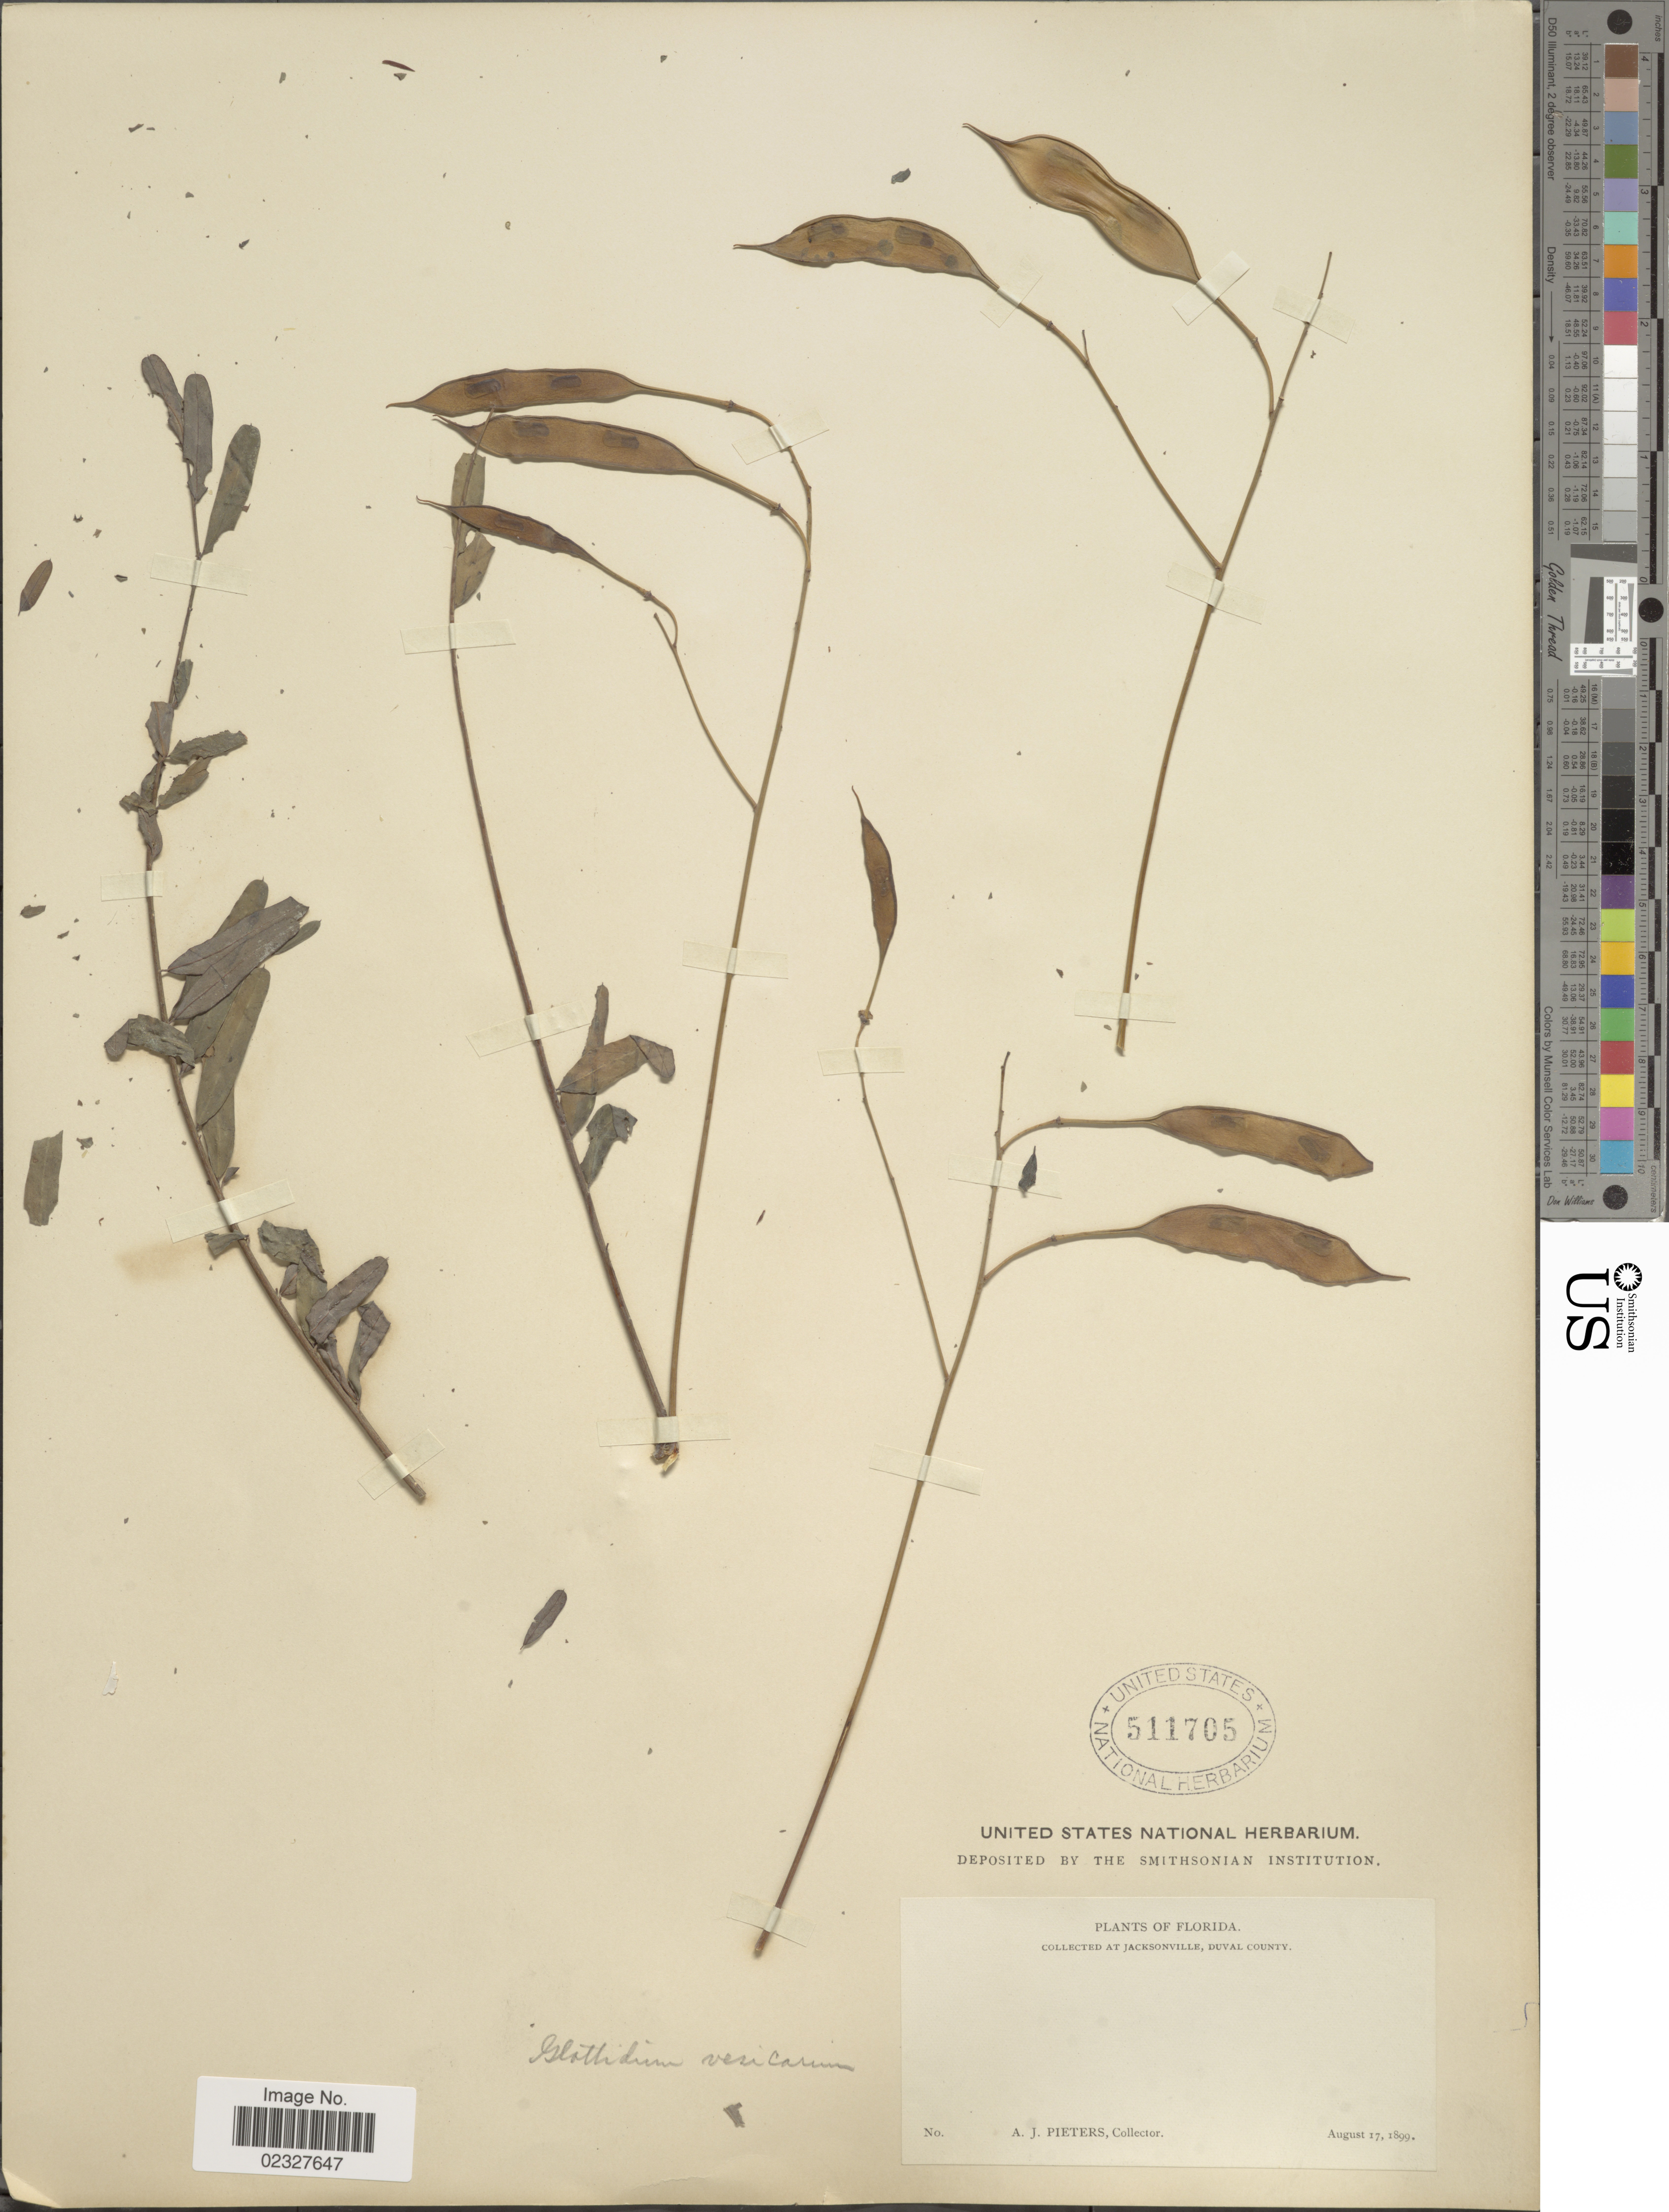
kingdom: Plantae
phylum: Tracheophyta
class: Magnoliopsida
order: Fabales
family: Fabaceae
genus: Sesbania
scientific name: Sesbania vesicaria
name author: (Jacq.) Elliott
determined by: Strong, Mark T., (BOT), Smithsonian Institution - National Museum of Natural History (UNITED STATES)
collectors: A. Pieters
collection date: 1899-08-17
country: United States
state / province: Florida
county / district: Duval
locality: Florida. Jacksonville, Duval County.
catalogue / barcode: US 511705